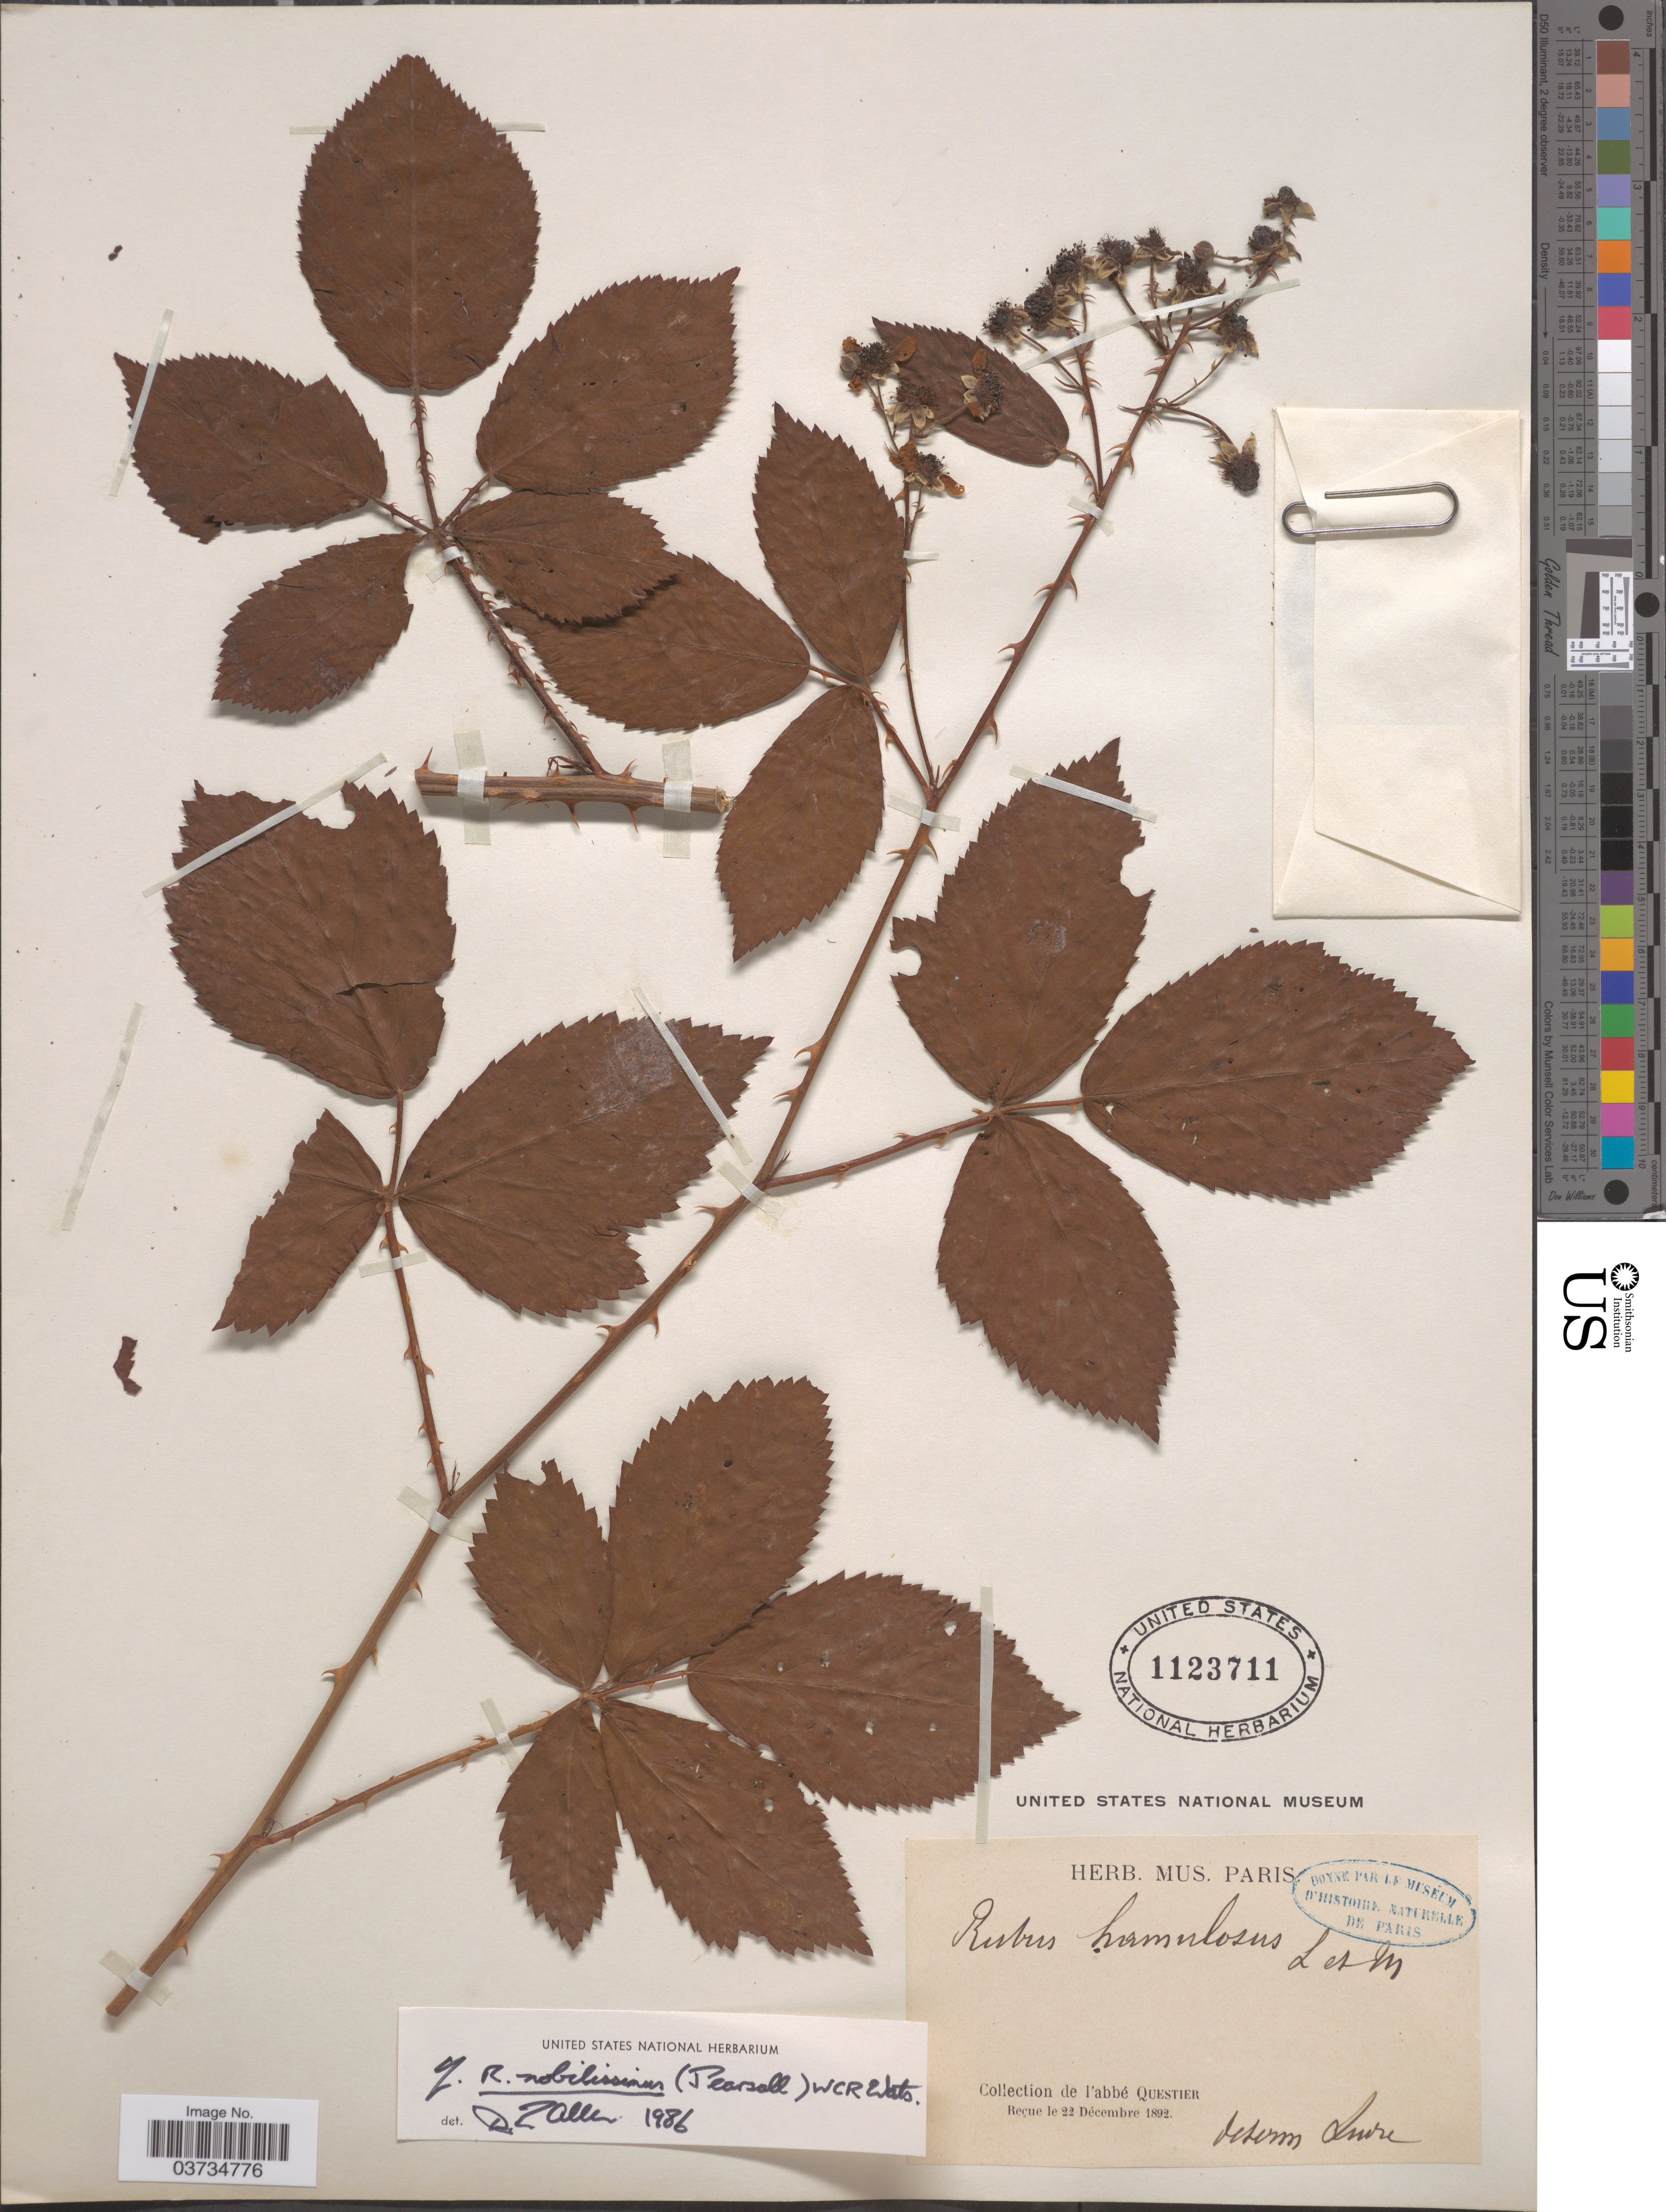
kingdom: Plantae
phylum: Tracheophyta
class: Magnoliopsida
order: Rosales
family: Rosaceae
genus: Rubus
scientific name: Rubus nobilissimus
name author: (W.C.R. Watson) W.C.R. Watson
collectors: A. Questier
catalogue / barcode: US 1123711